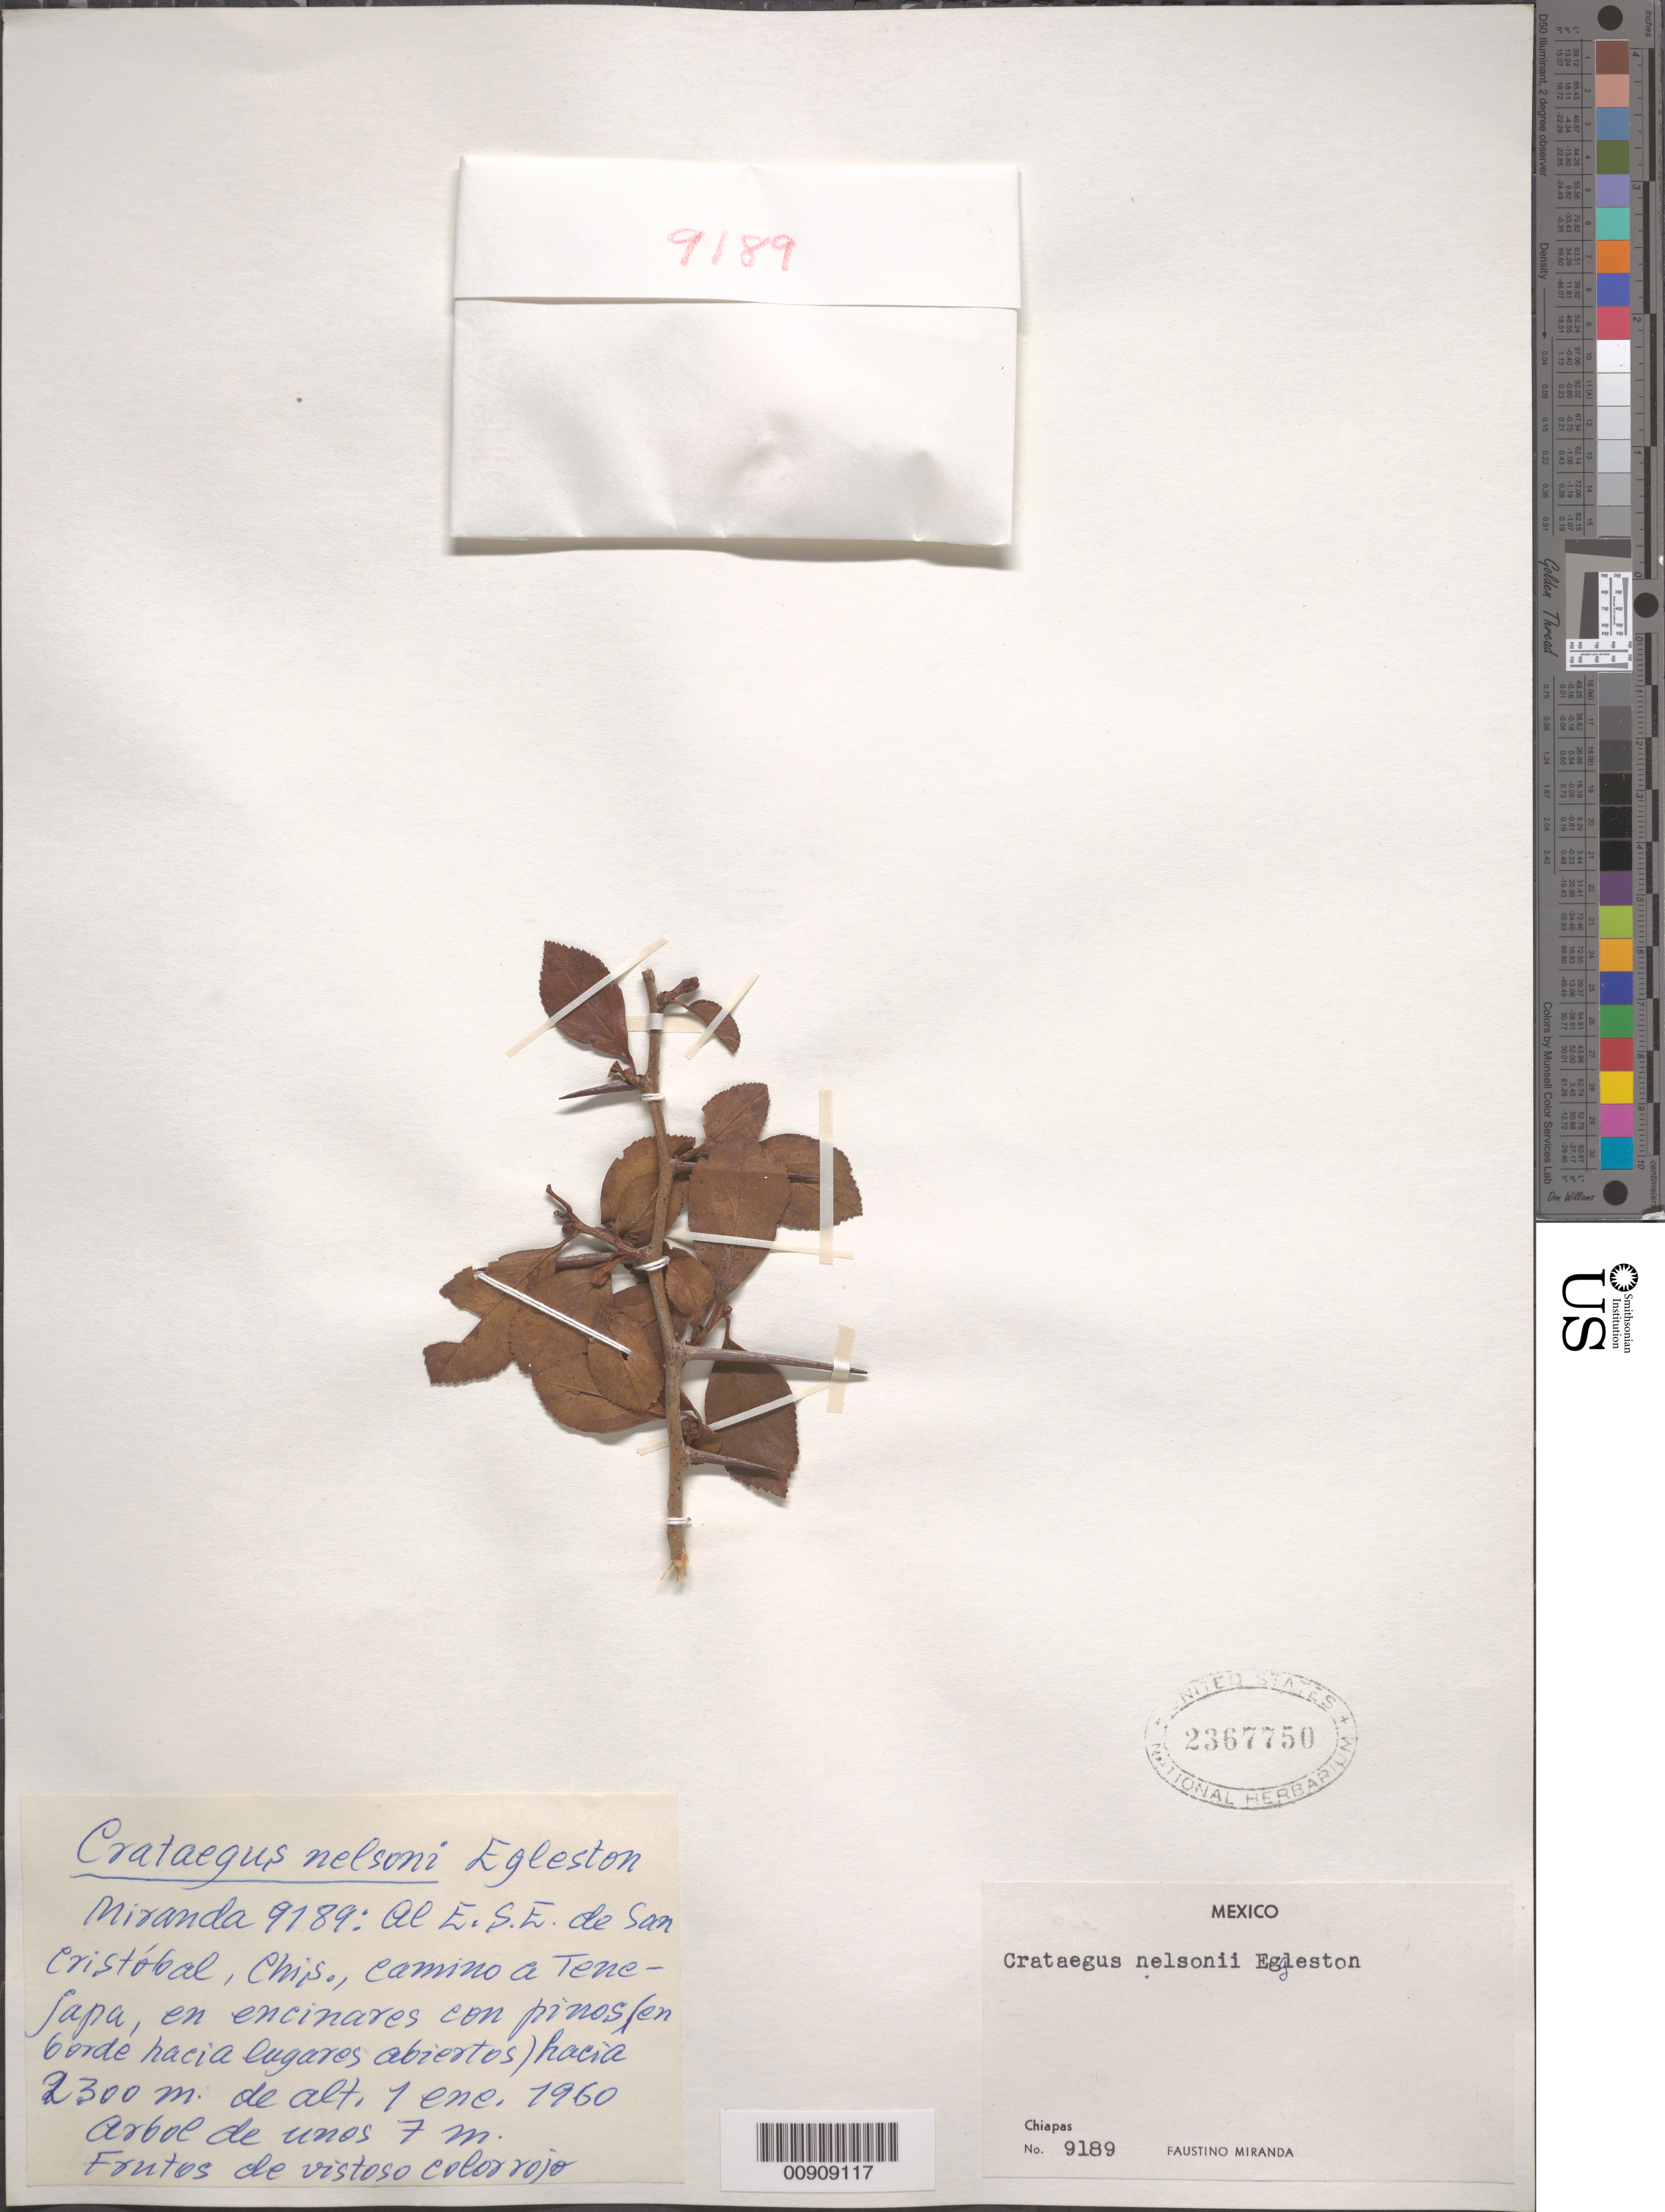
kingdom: Plantae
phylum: Tracheophyta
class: Magnoliopsida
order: Rosales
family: Rosaceae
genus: Crataegus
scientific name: Crataegus nelsonii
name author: Eggl.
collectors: Miranda G., F.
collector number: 9189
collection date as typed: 01 Jan 1960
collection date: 1960-01-01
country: Mexico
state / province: Chiapas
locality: Al E.S.E. de San Cristóbal, Chiapas, camino a Tenejapa.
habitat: En encinares con pinos (en borde hacia lugares abiertos).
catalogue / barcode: US 2367750